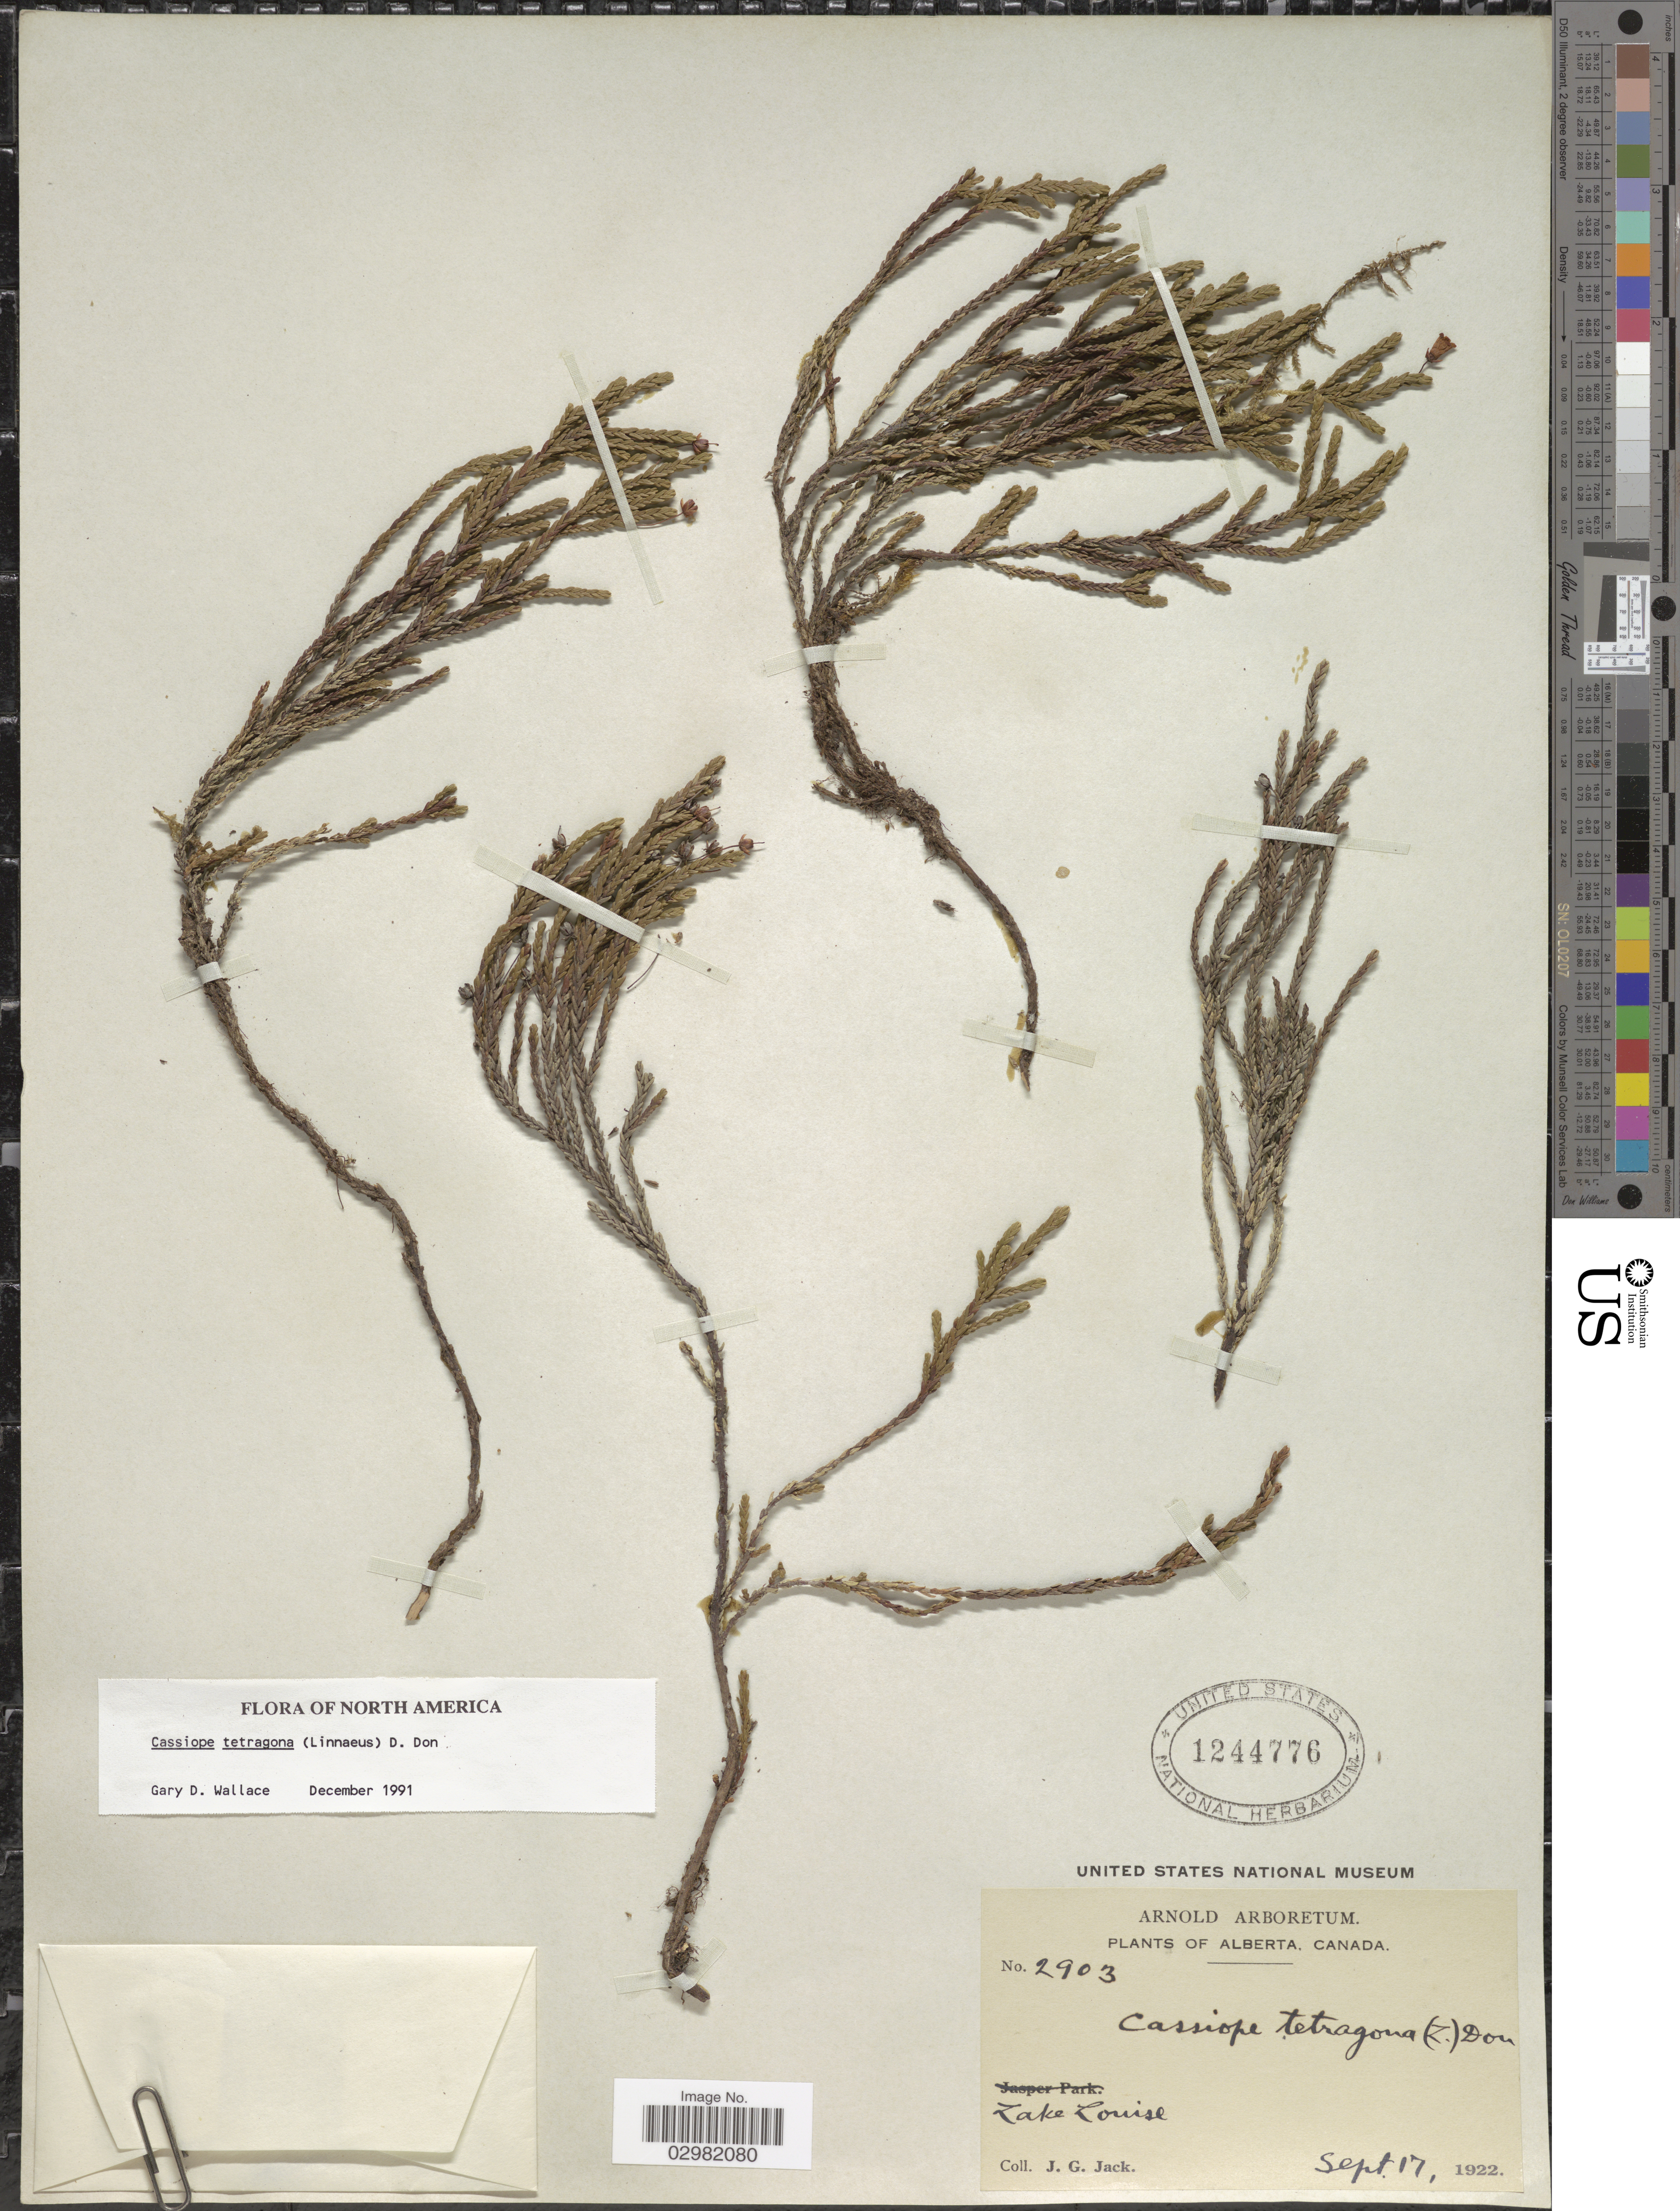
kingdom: Plantae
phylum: Tracheophyta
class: Magnoliopsida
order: Ericales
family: Ericaceae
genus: Cassiope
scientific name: Cassiope tetragona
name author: (L.) D. Don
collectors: J. G. Jack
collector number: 2903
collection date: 1922-09-17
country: Canada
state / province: Alberta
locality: Lake Louise.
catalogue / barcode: US 1244776